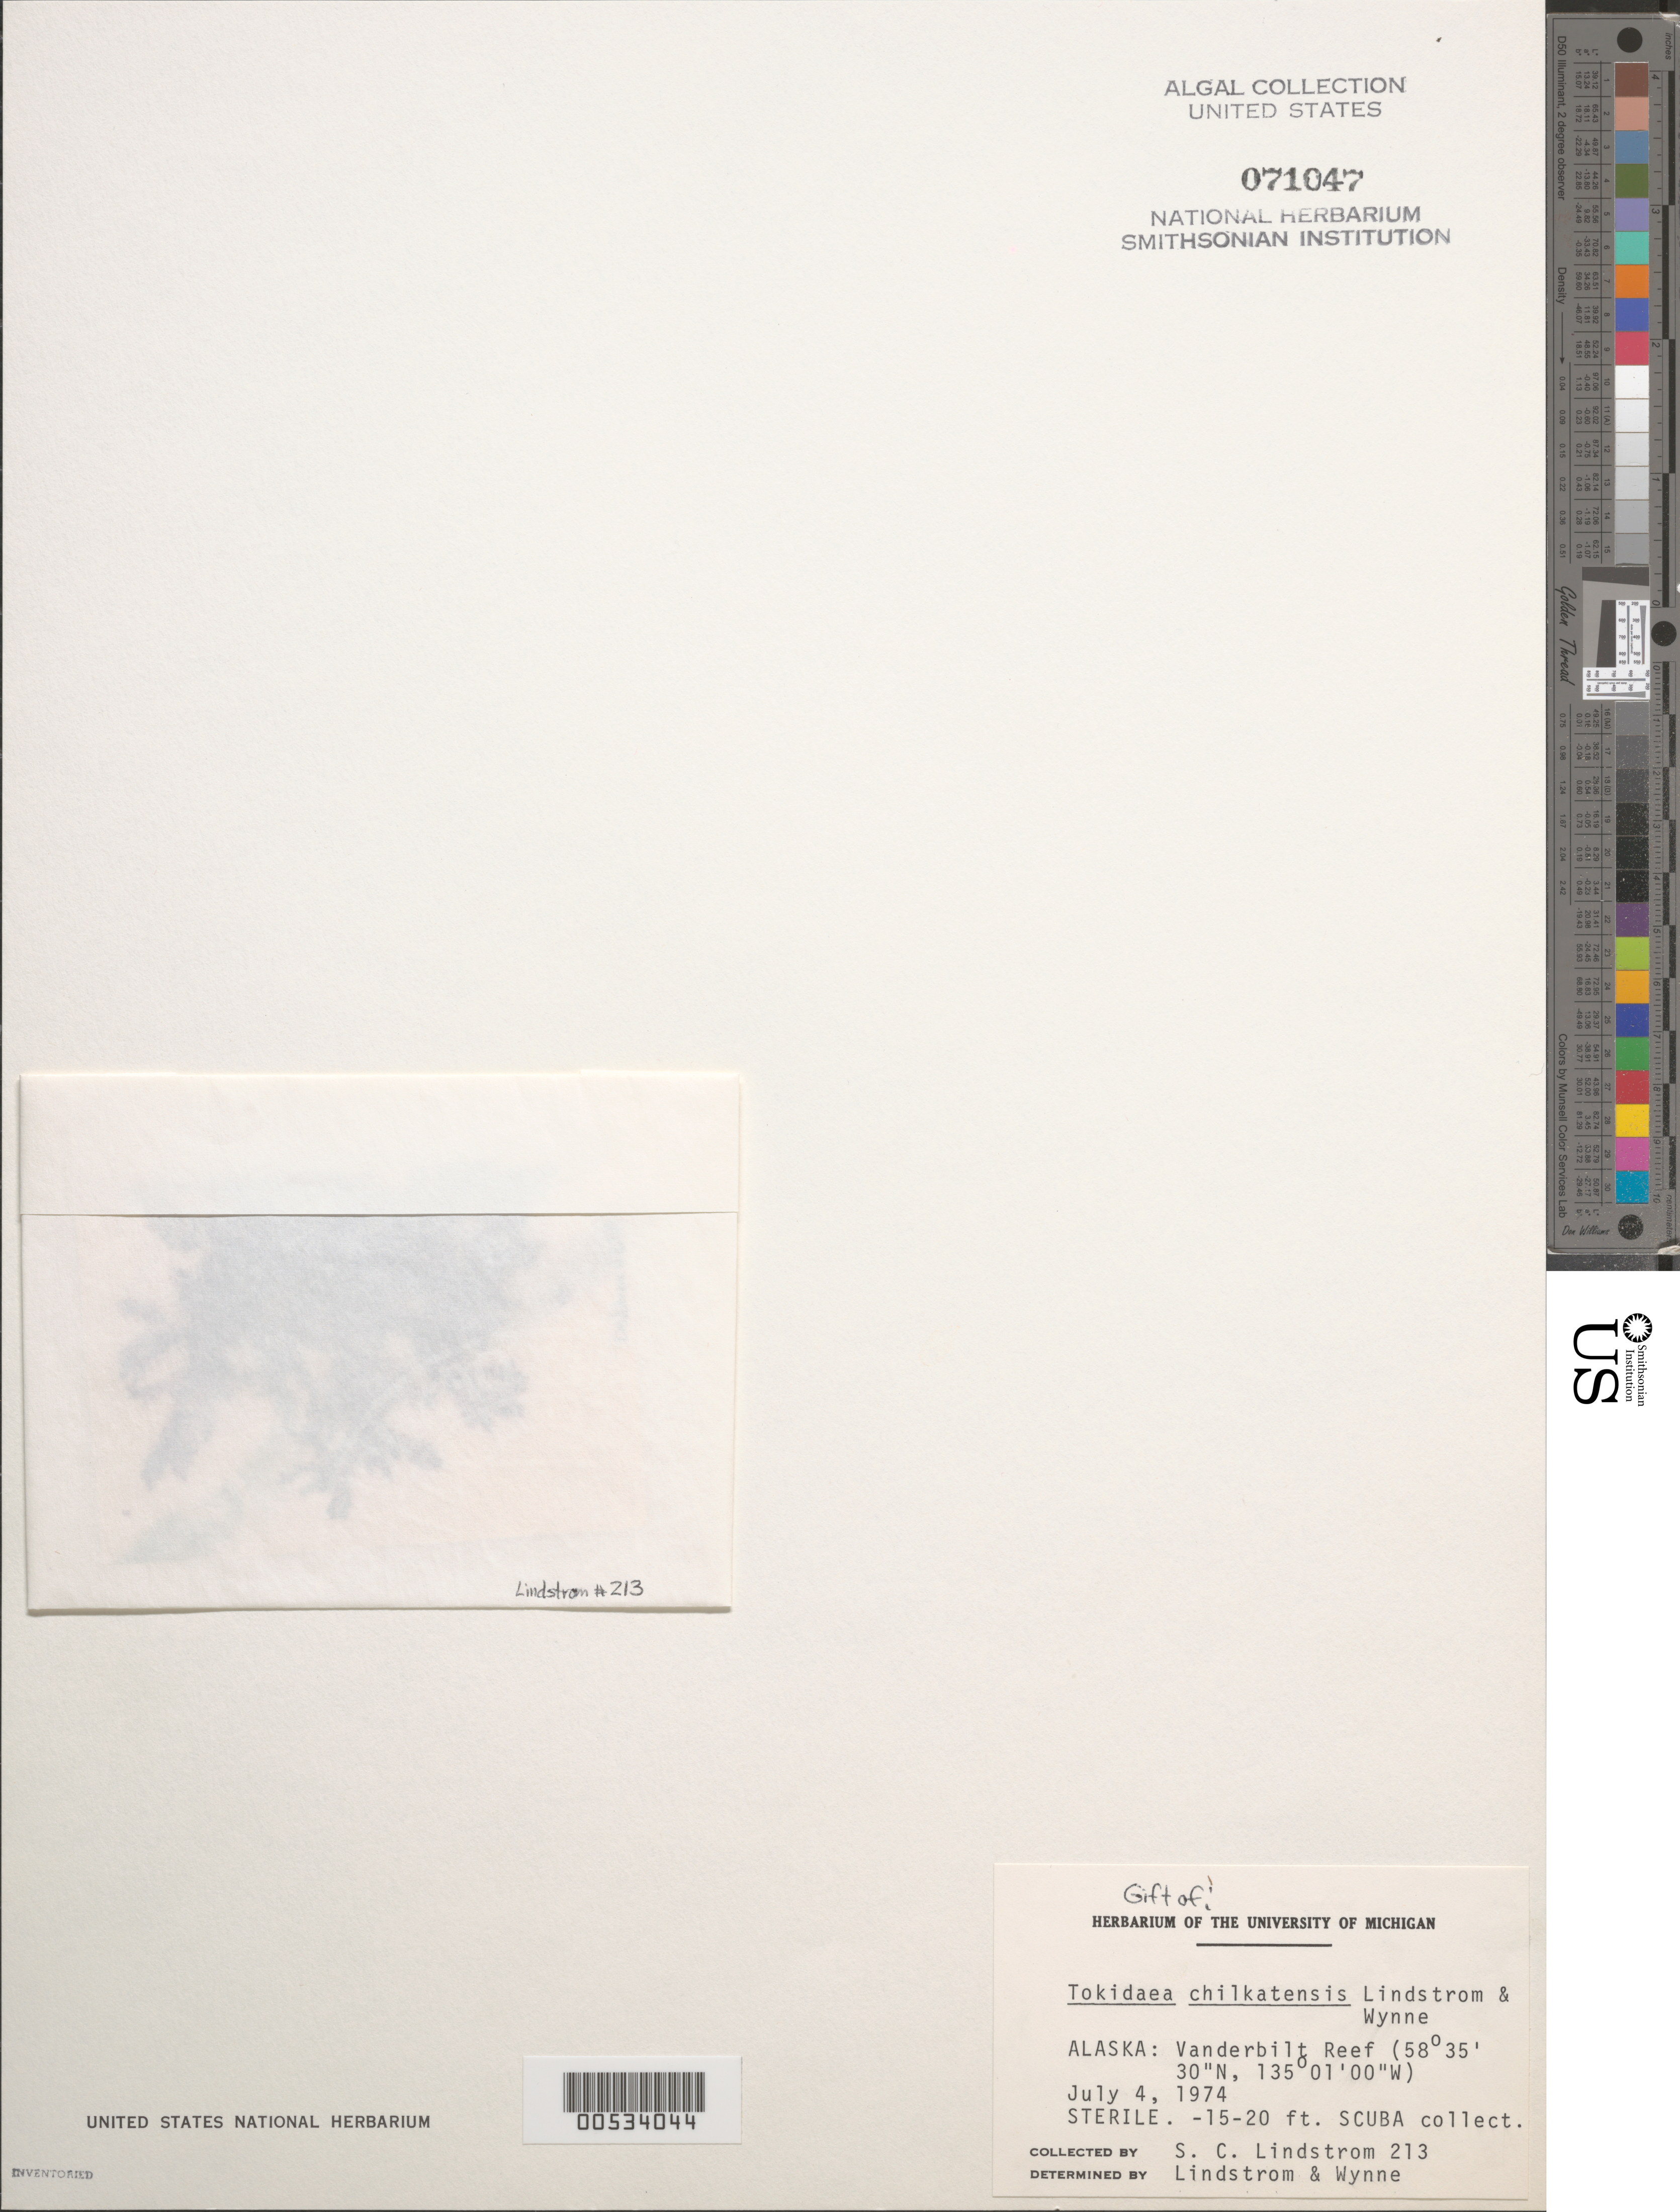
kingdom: Plantae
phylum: Rhodophyta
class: Florideophyceae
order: Ceramiales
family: Wrangeliaceae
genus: Tokidaea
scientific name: Tokidaea chilkatensis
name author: S.C. Lindstrom & M.J. Wynne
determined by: Lindstrom, S. C.; Wynne, M. J.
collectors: S. Lindstrom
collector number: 213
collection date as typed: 04 Jul 1974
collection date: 1974-07-04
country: United States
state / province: Alaska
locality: Vanderbilt Reef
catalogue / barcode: US 71047